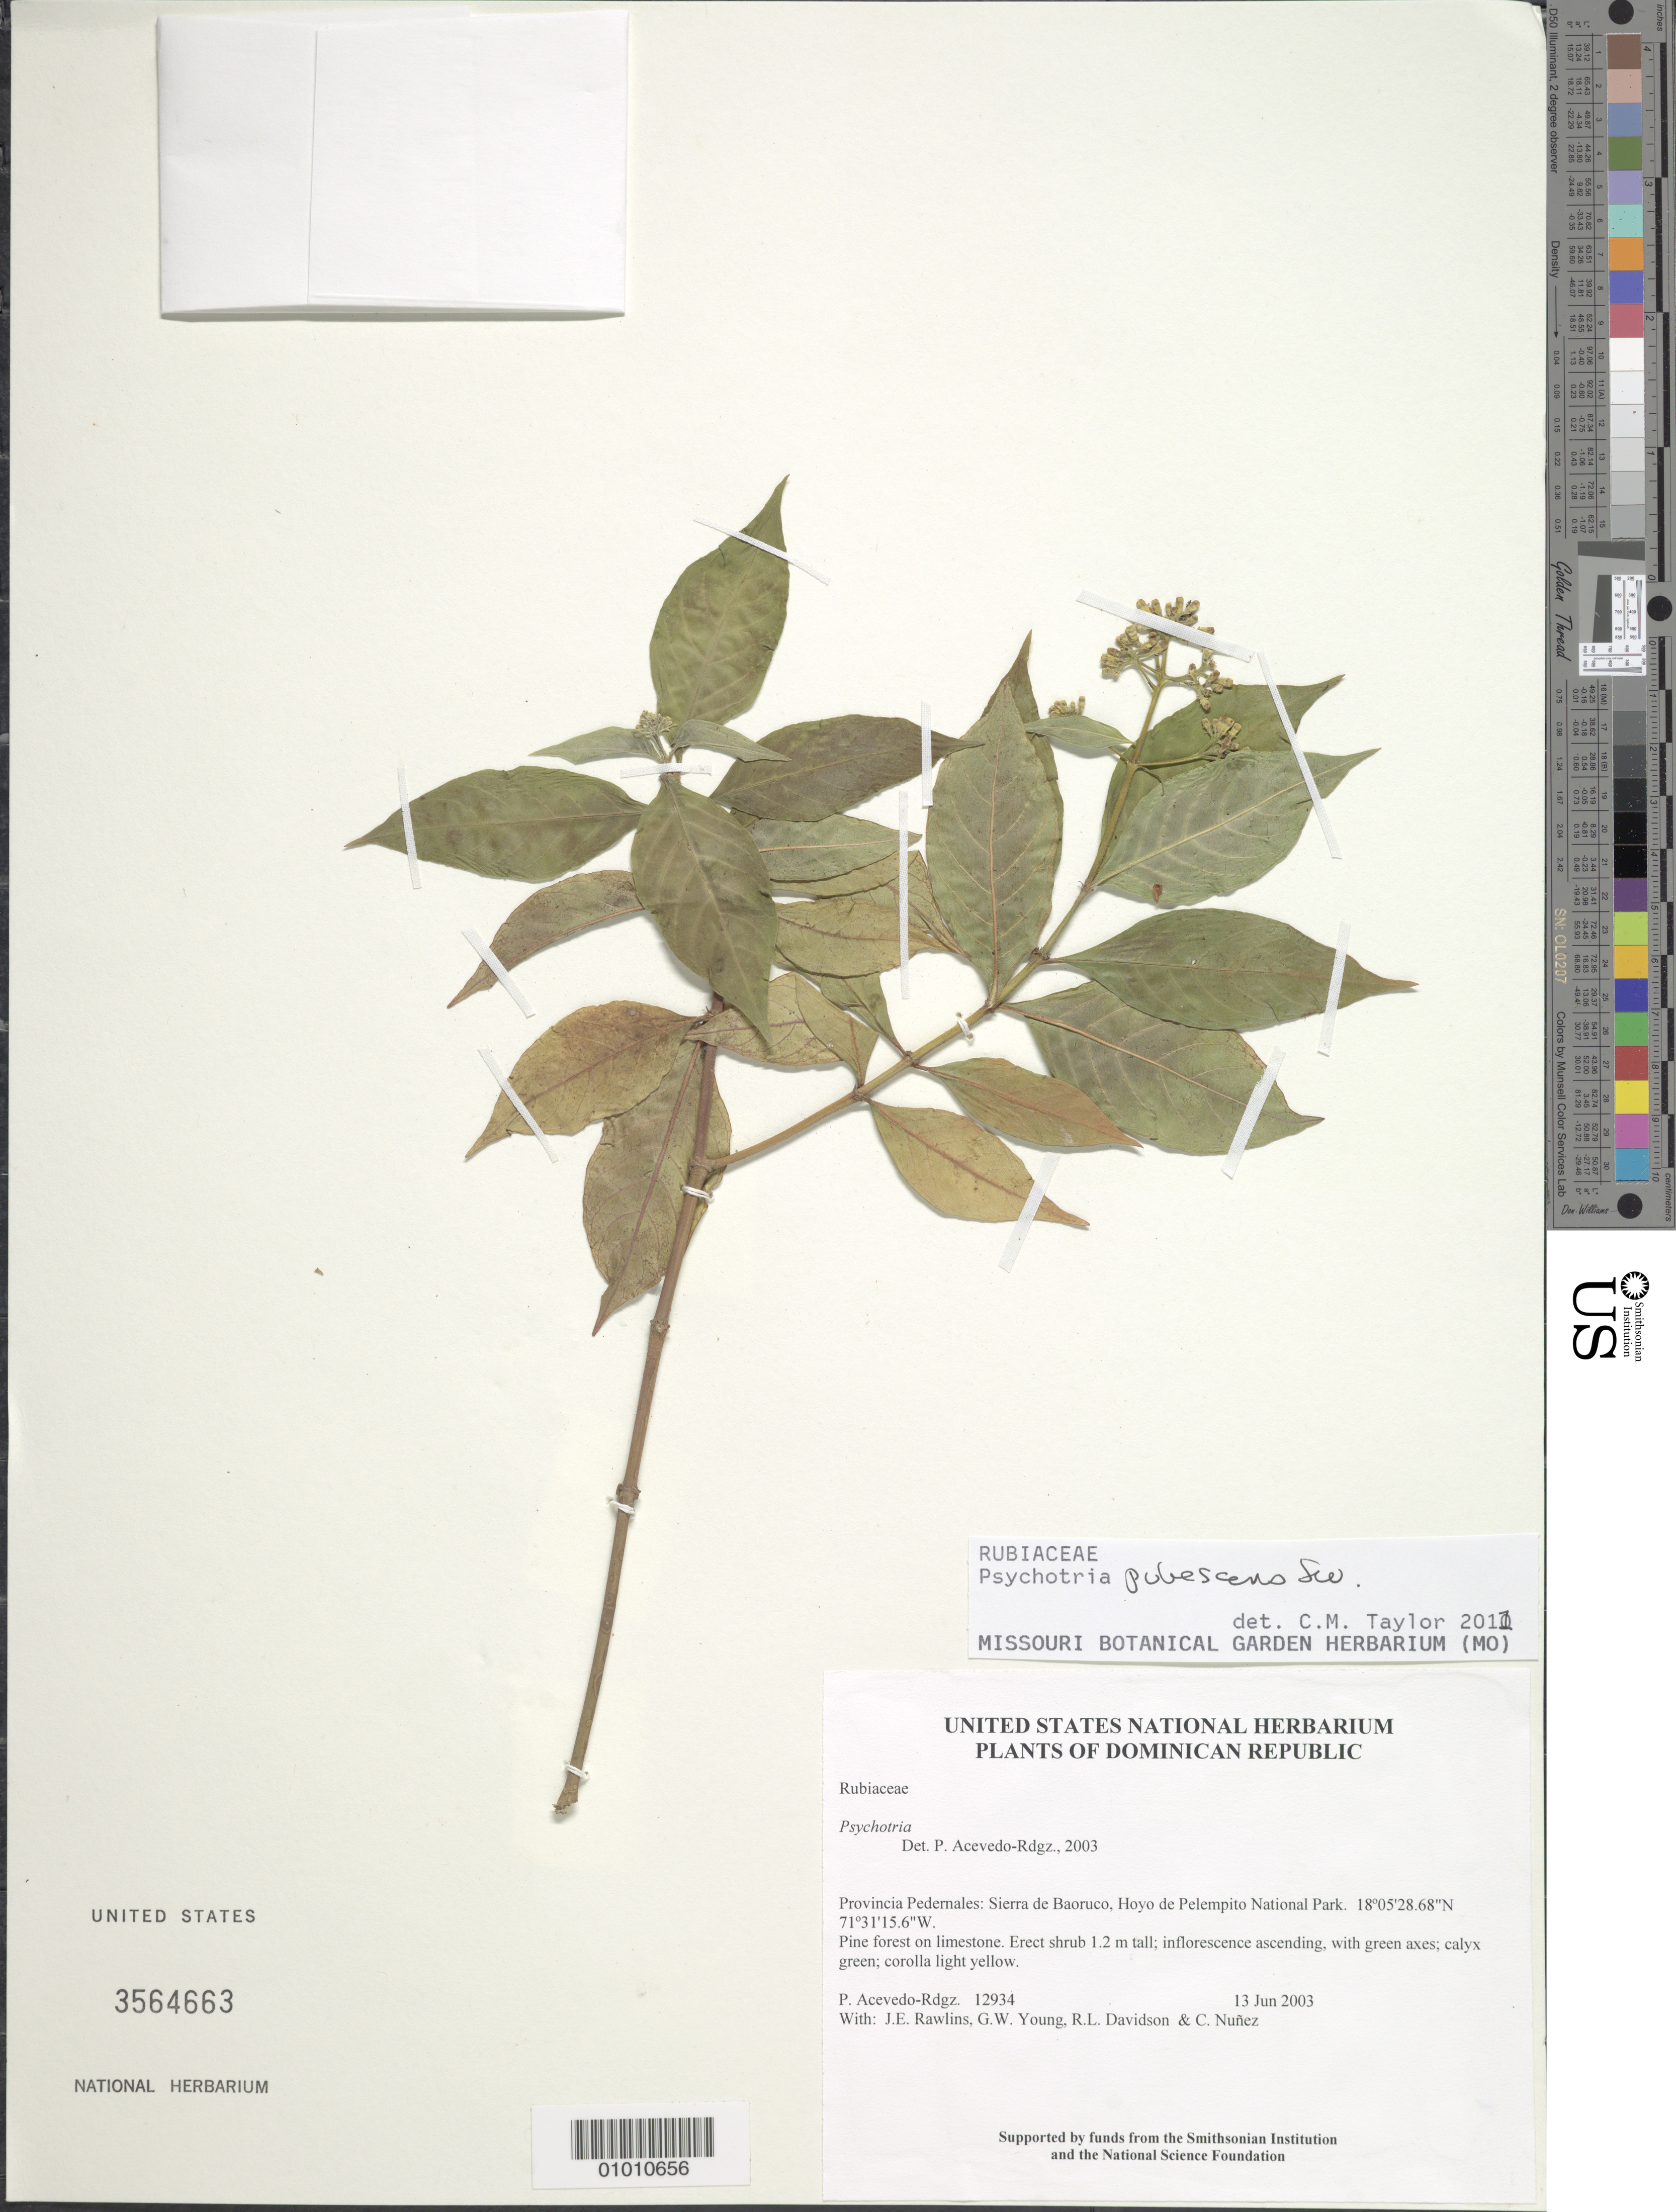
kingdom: Plantae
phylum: Tracheophyta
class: Magnoliopsida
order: Gentianales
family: Rubiaceae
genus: Psychotria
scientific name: Psychotria pubescens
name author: Sw.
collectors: P. Acevedo-Rodr., J. Rawlins, G. Young, R. Davidson & C. Nunez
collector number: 12934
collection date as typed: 13 Jun 2003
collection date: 2003-06-13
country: Dominican Republic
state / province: Pedernales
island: Hispaniola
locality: Sierra de Baoruco, Hoyo de Pelempito National Park.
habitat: Pine forest on limestone.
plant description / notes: US, MO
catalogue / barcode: US 3564663